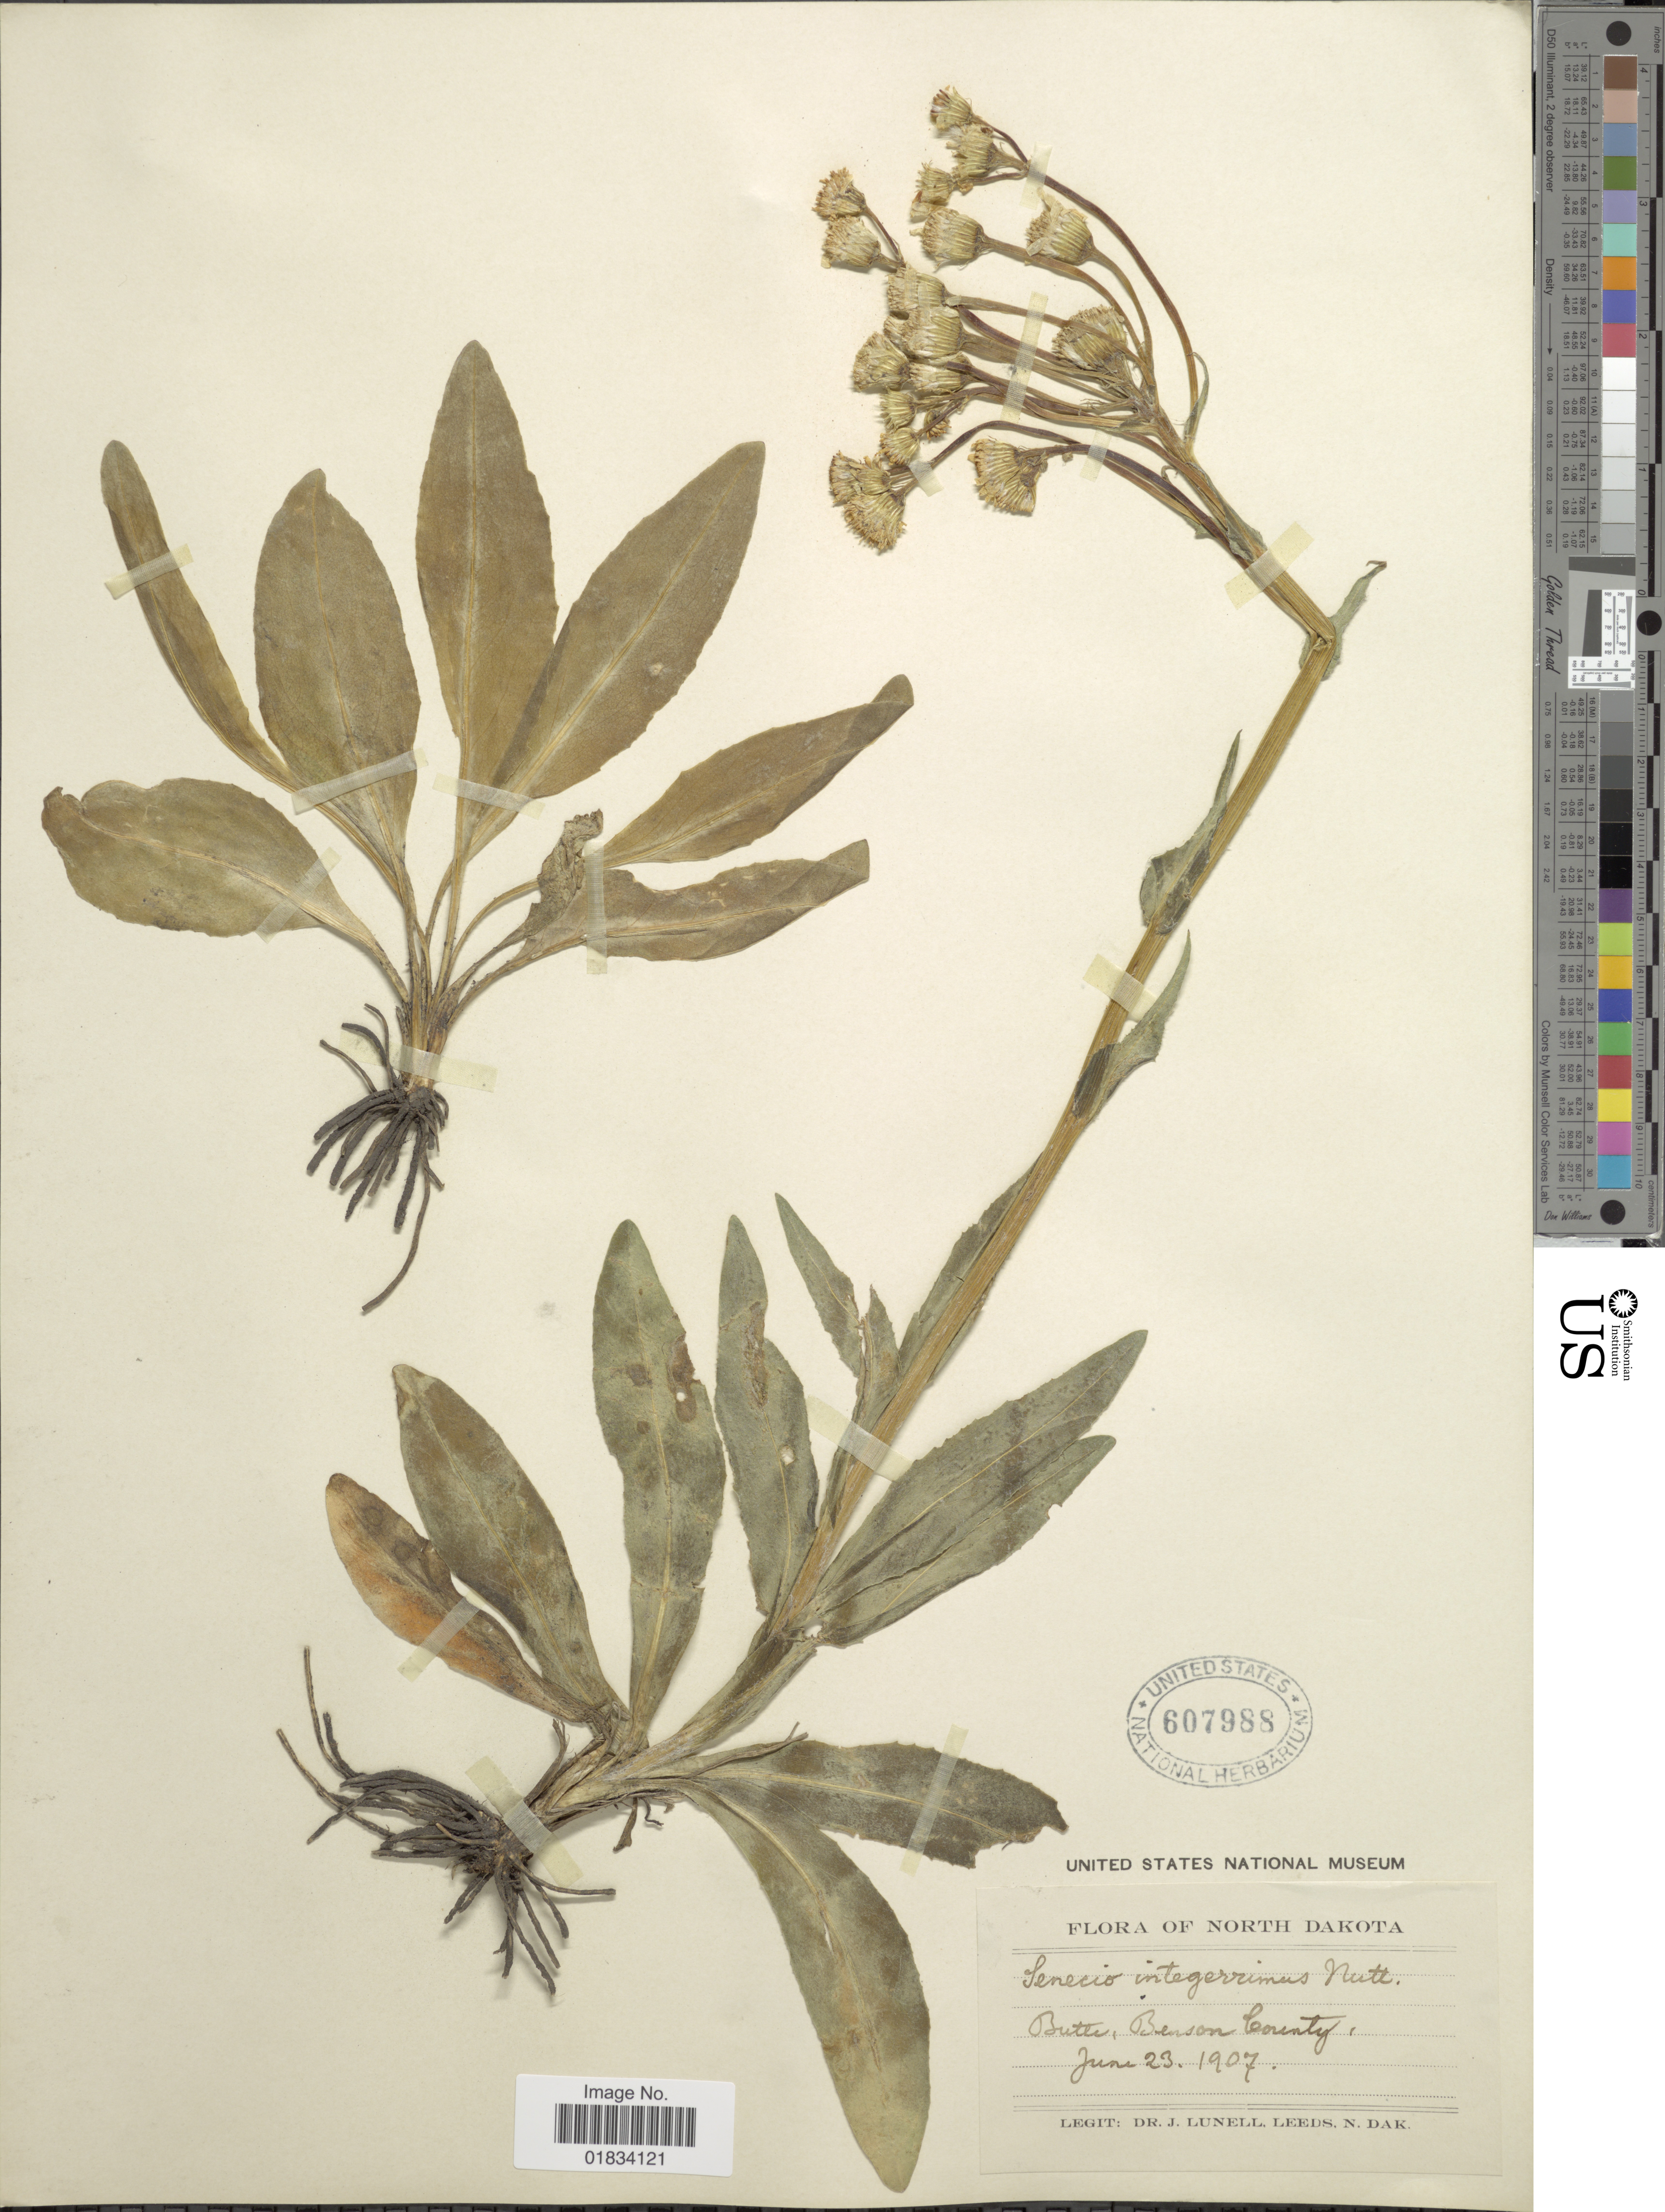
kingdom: Plantae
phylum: Tracheophyta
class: Magnoliopsida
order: Asterales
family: Asteraceae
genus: Senecio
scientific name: Senecio integerrimus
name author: Nutt.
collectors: J. Lunell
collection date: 1907-06-23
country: United States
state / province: North Dakota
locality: Butte, Benson County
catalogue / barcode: US 607988